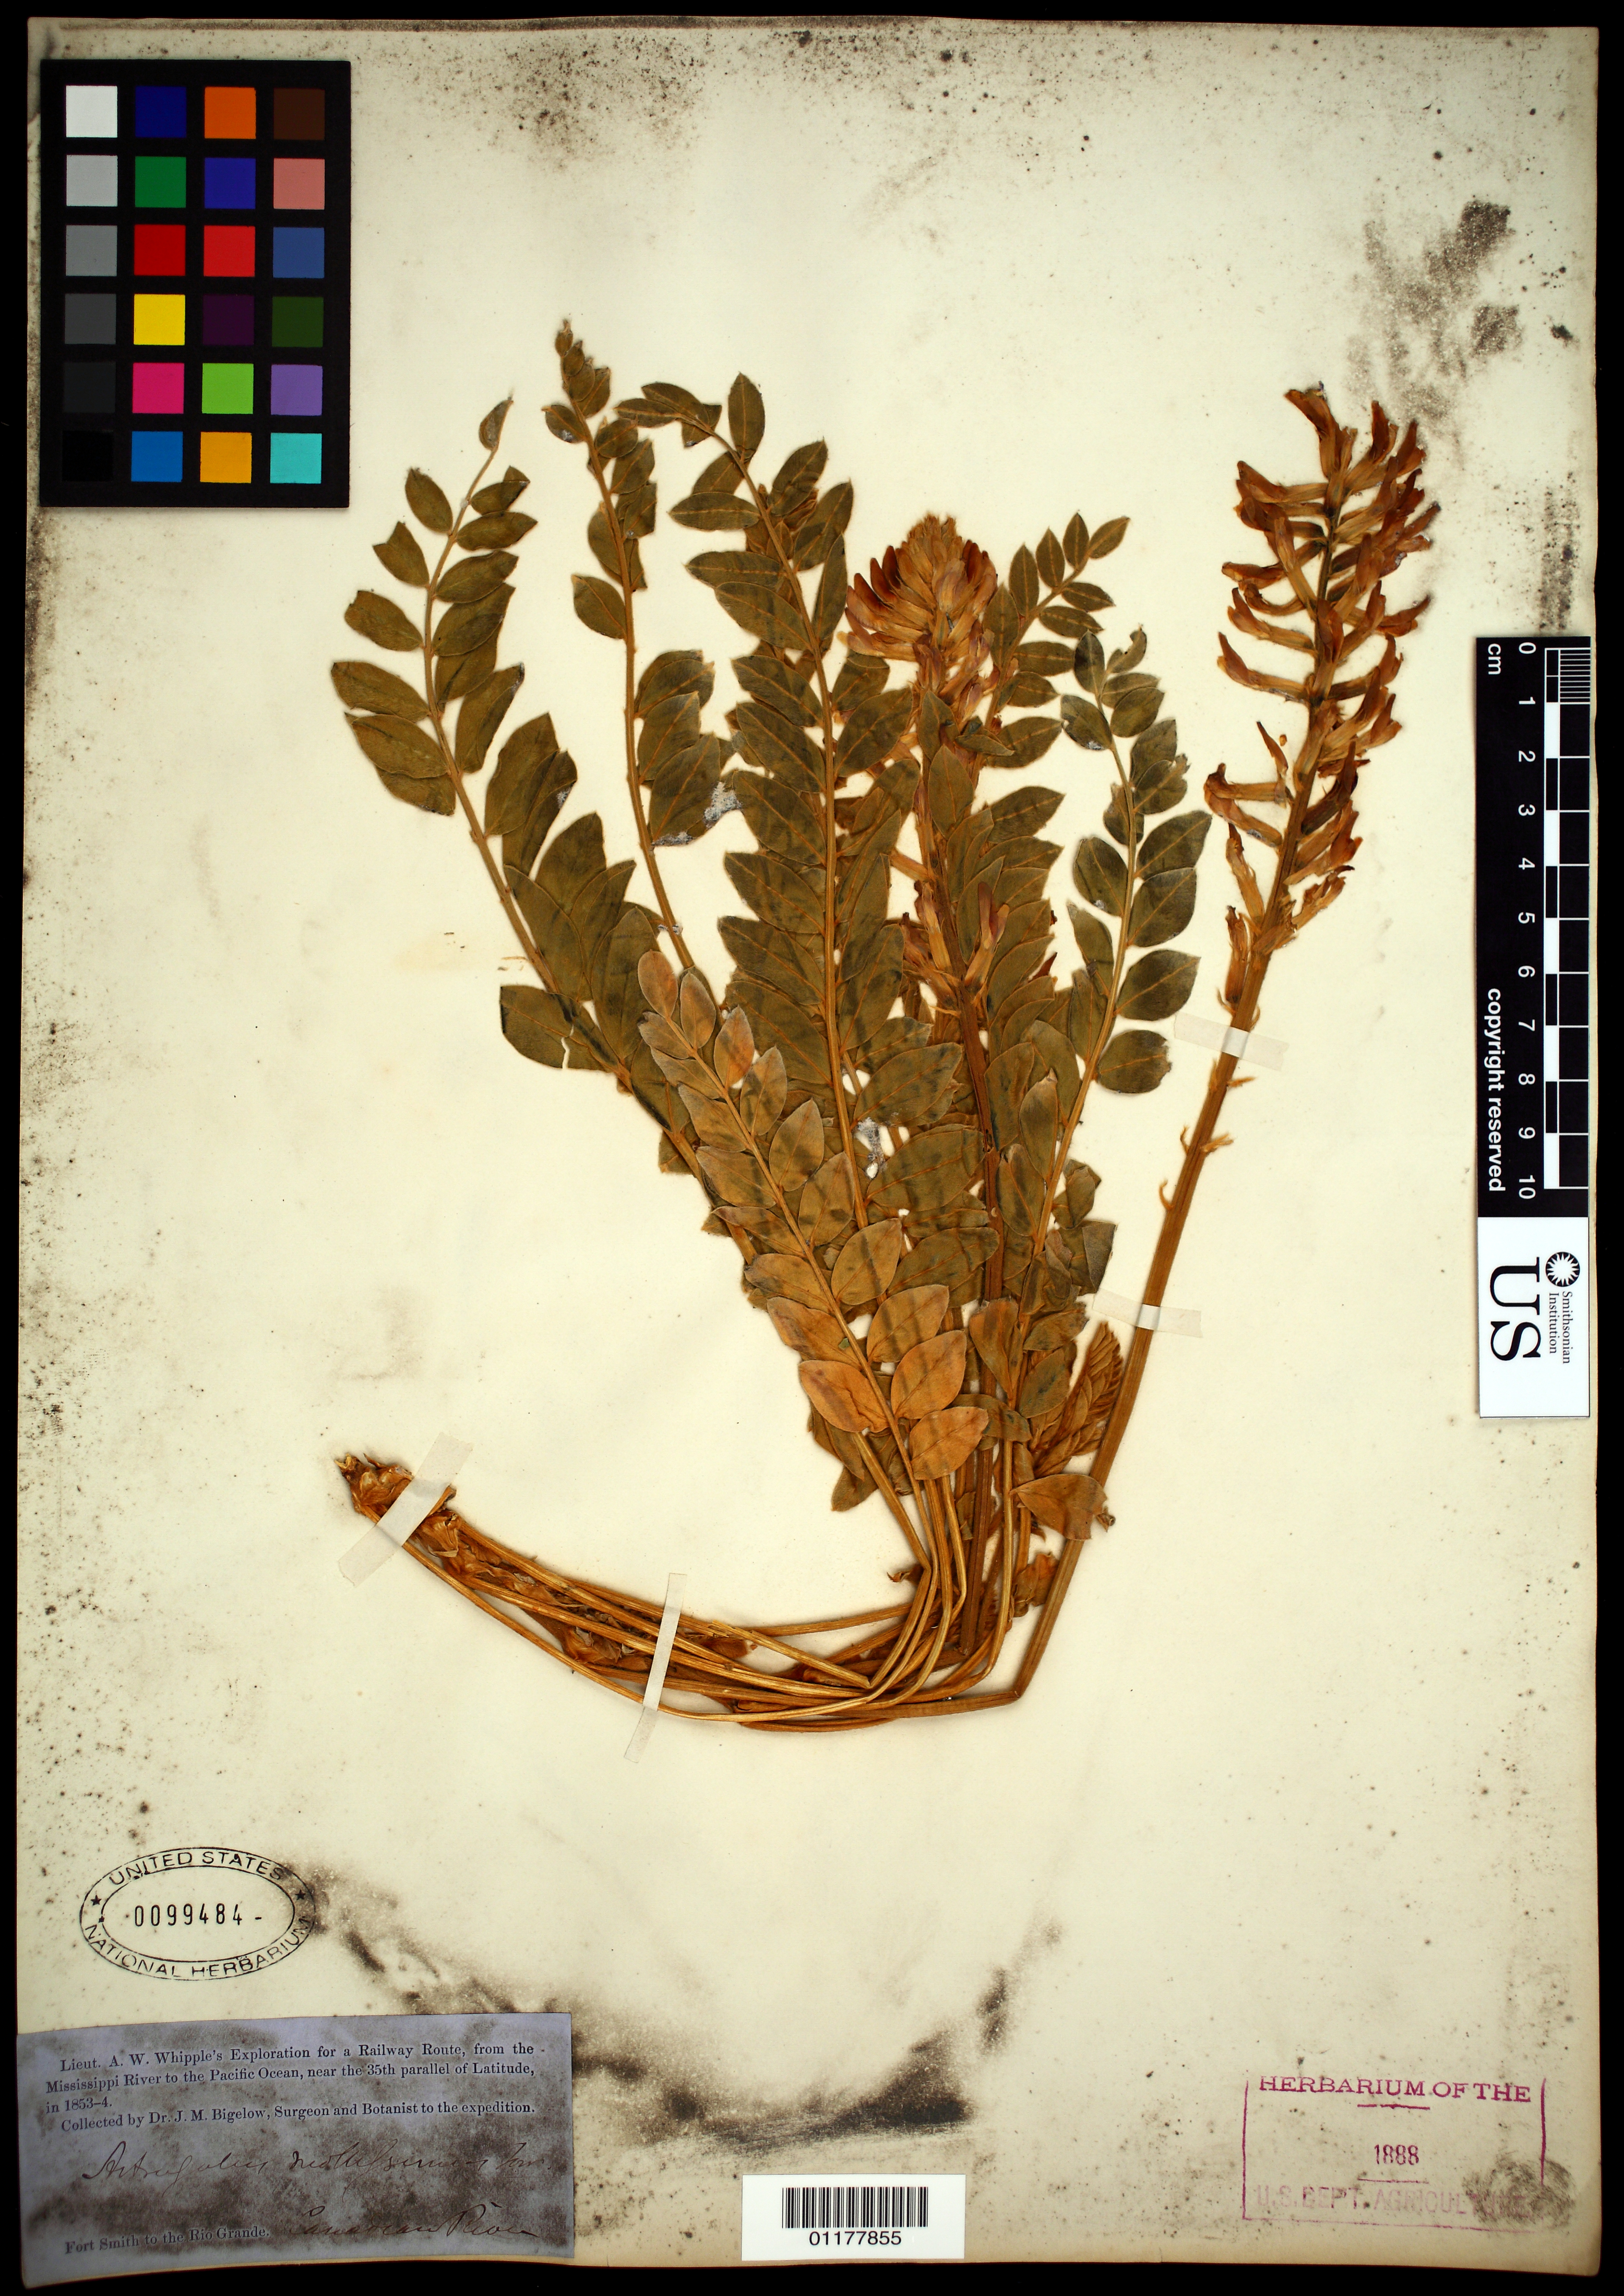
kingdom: Plantae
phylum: Tracheophyta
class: Magnoliopsida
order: Fabales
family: Fabaceae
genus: Astragalus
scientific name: Astragalus mollissimus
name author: Torr.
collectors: J. M. Bigelow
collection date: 1853/1854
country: United States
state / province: Oklahoma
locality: Fort Smith to the Rio Grande. Canadian River.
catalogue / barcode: US 99484